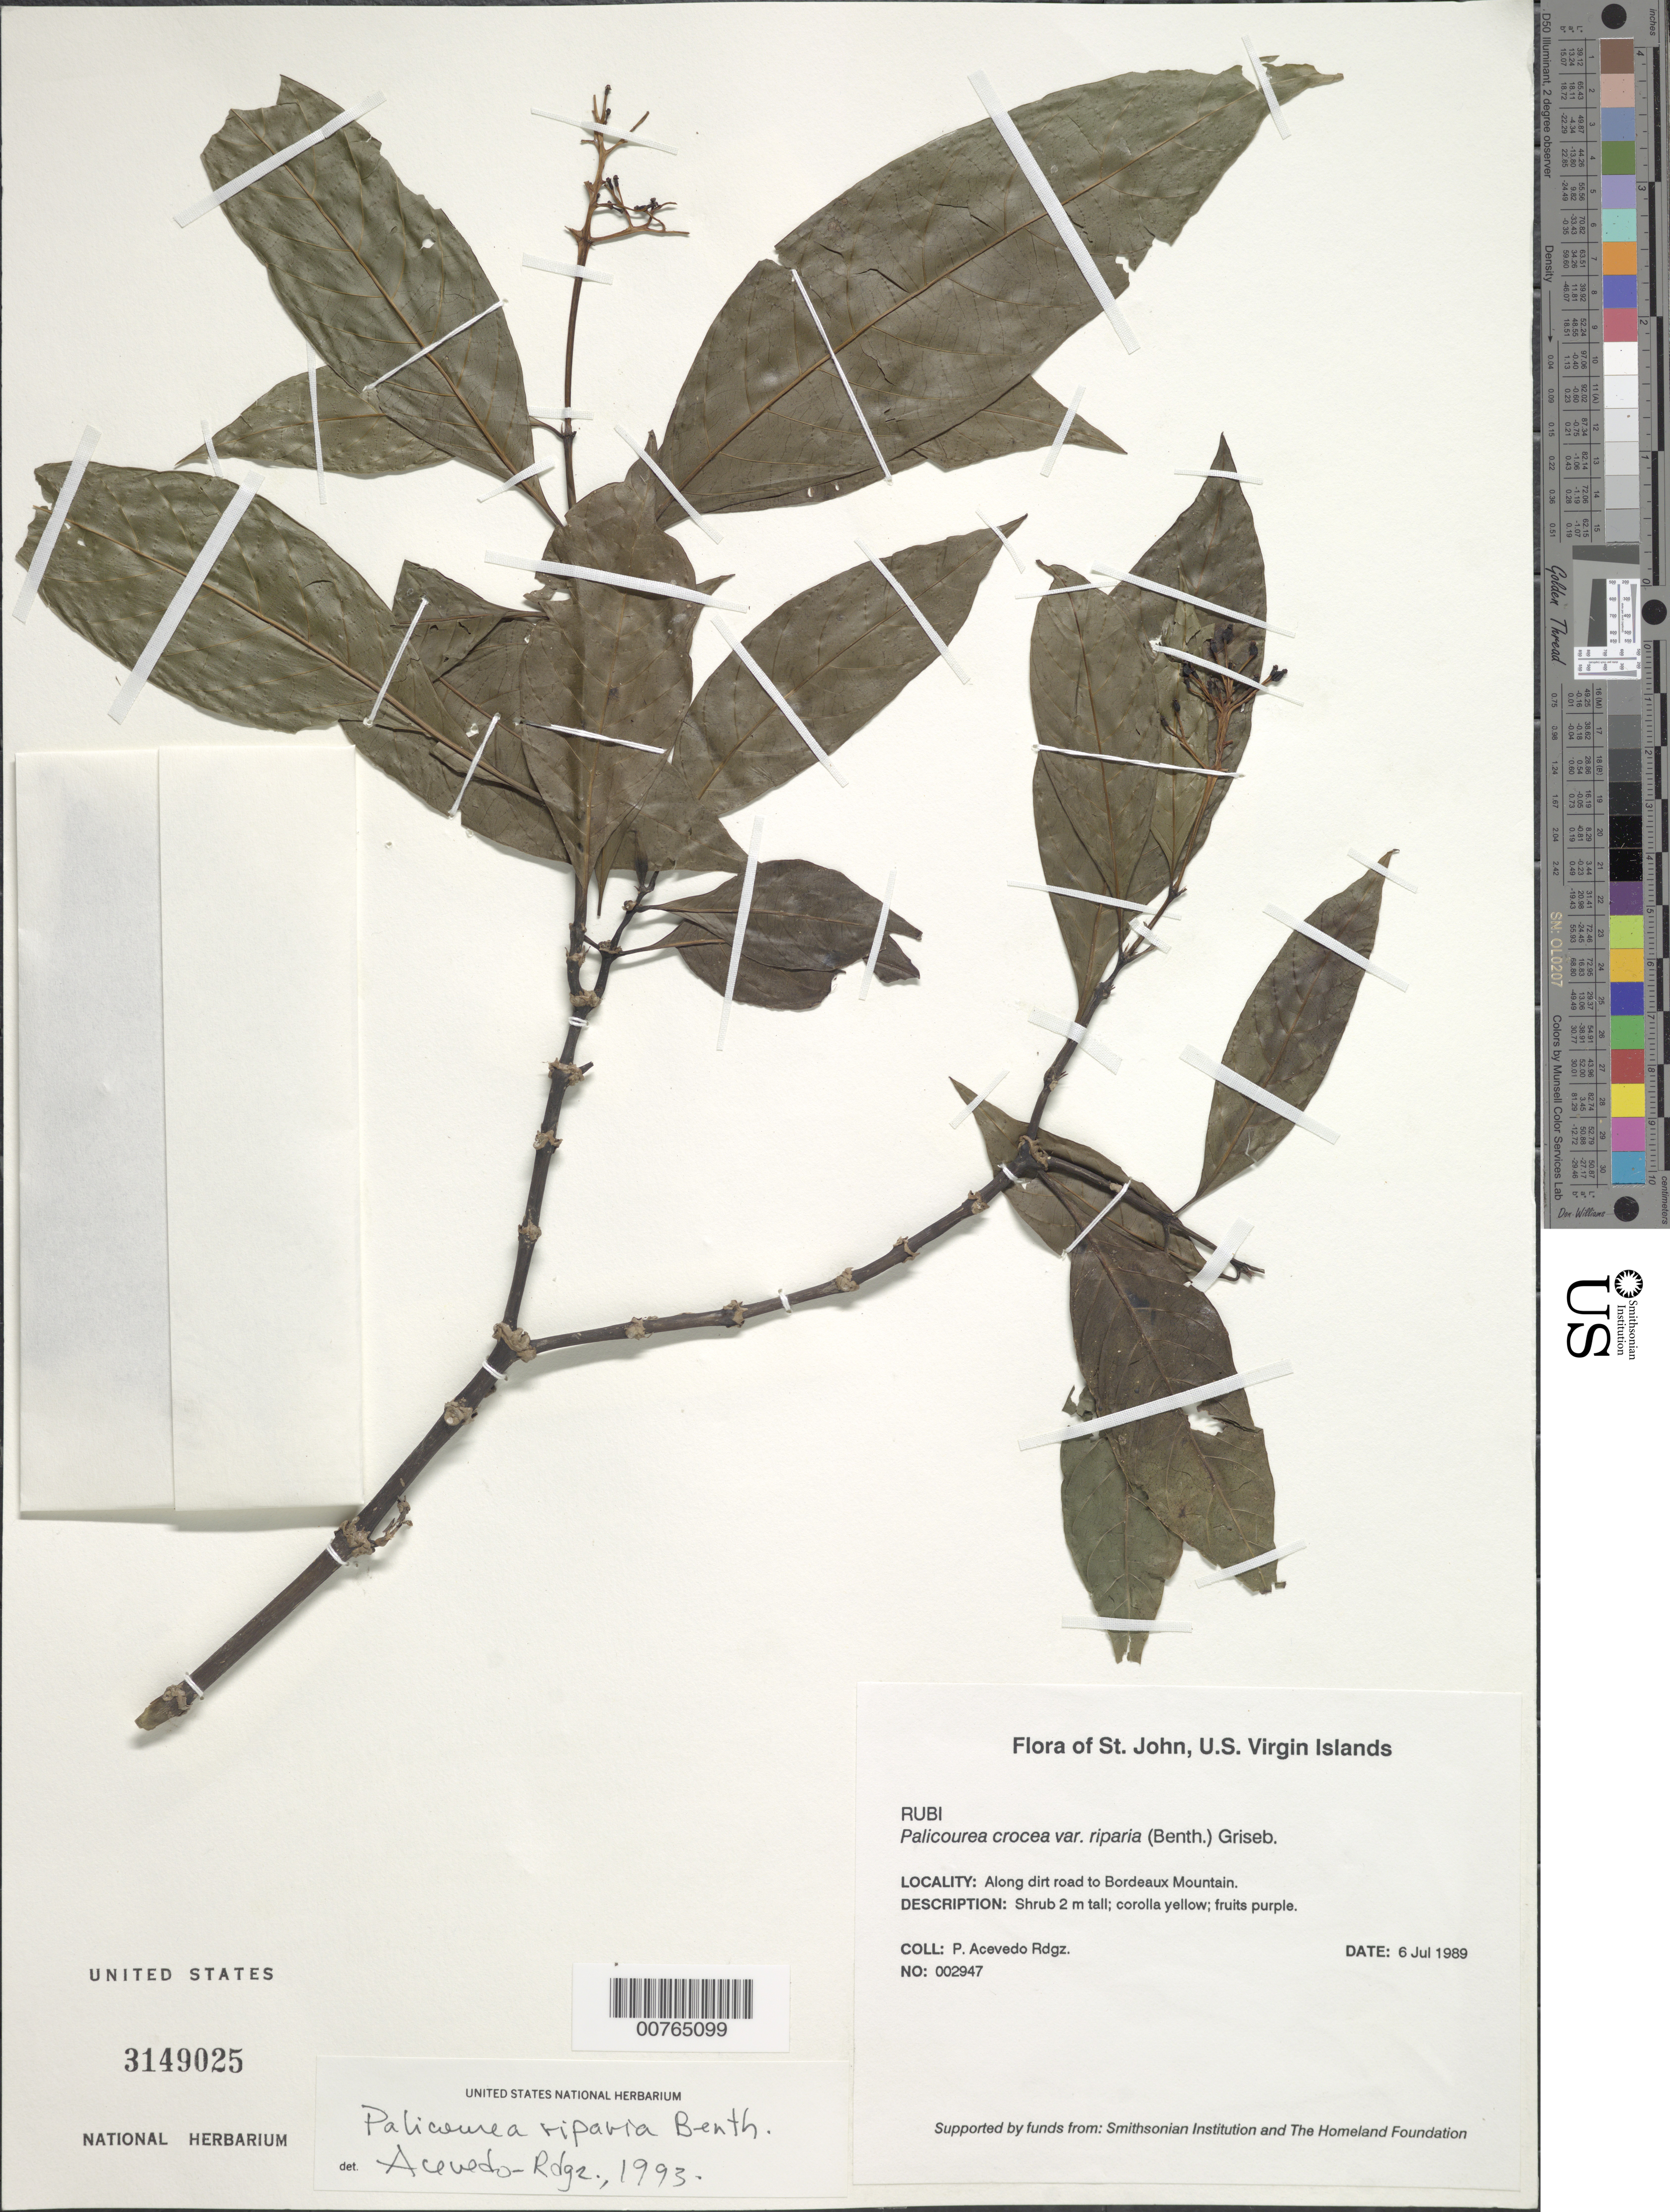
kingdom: Plantae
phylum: Tracheophyta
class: Magnoliopsida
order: Gentianales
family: Rubiaceae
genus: Palicourea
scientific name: Palicourea riparia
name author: Benth.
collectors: P. Acevedo-Rodr.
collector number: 2947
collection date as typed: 06 Jul 1989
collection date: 1989-07-06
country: U.S. Virgin Islands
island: St. John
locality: Coral Bay Quarter; Bordeaux Mountain Road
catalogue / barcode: US 3149025